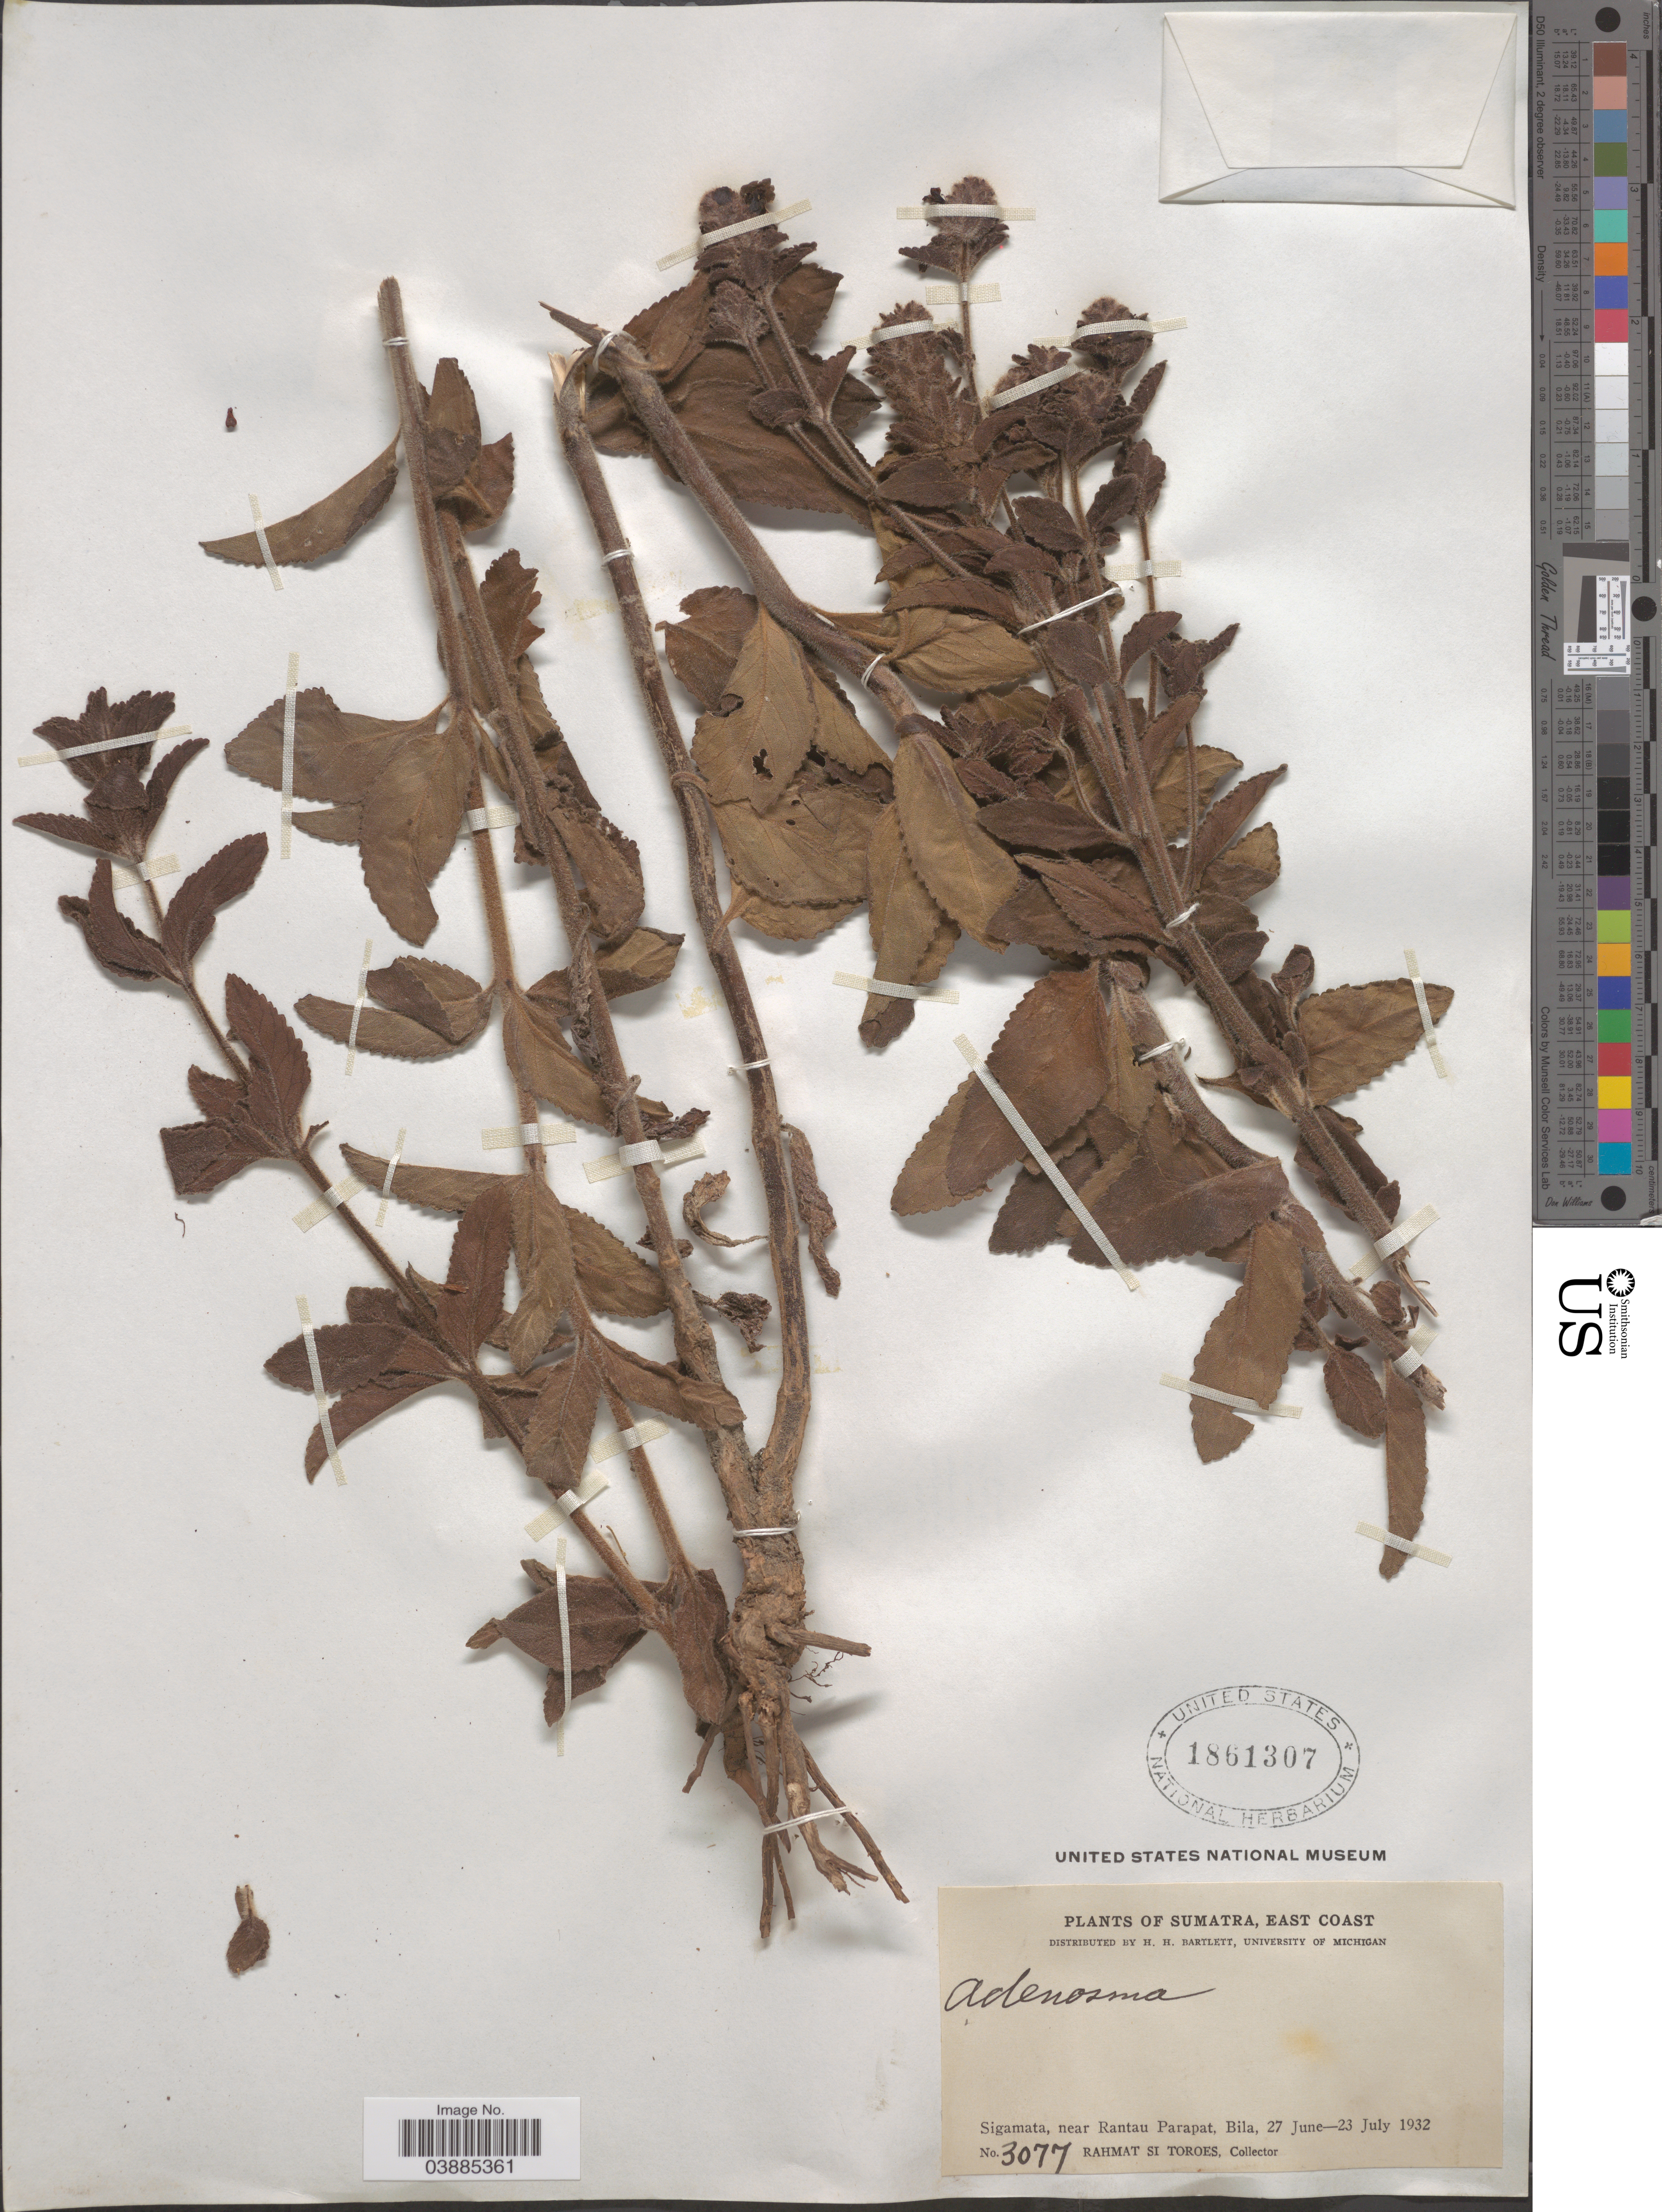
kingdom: Plantae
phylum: Tracheophyta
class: Magnoliopsida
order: Lamiales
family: Plantaginaceae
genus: Adenosma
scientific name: Adenosma sp.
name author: R. Br.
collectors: Rahmat Si Boeea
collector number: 3077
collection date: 1932-06-27/1932-07-23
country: Indonesia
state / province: Sumatra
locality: East Coast. Sigamata, near Rantau Parapat, Bila.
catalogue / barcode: US 1861307